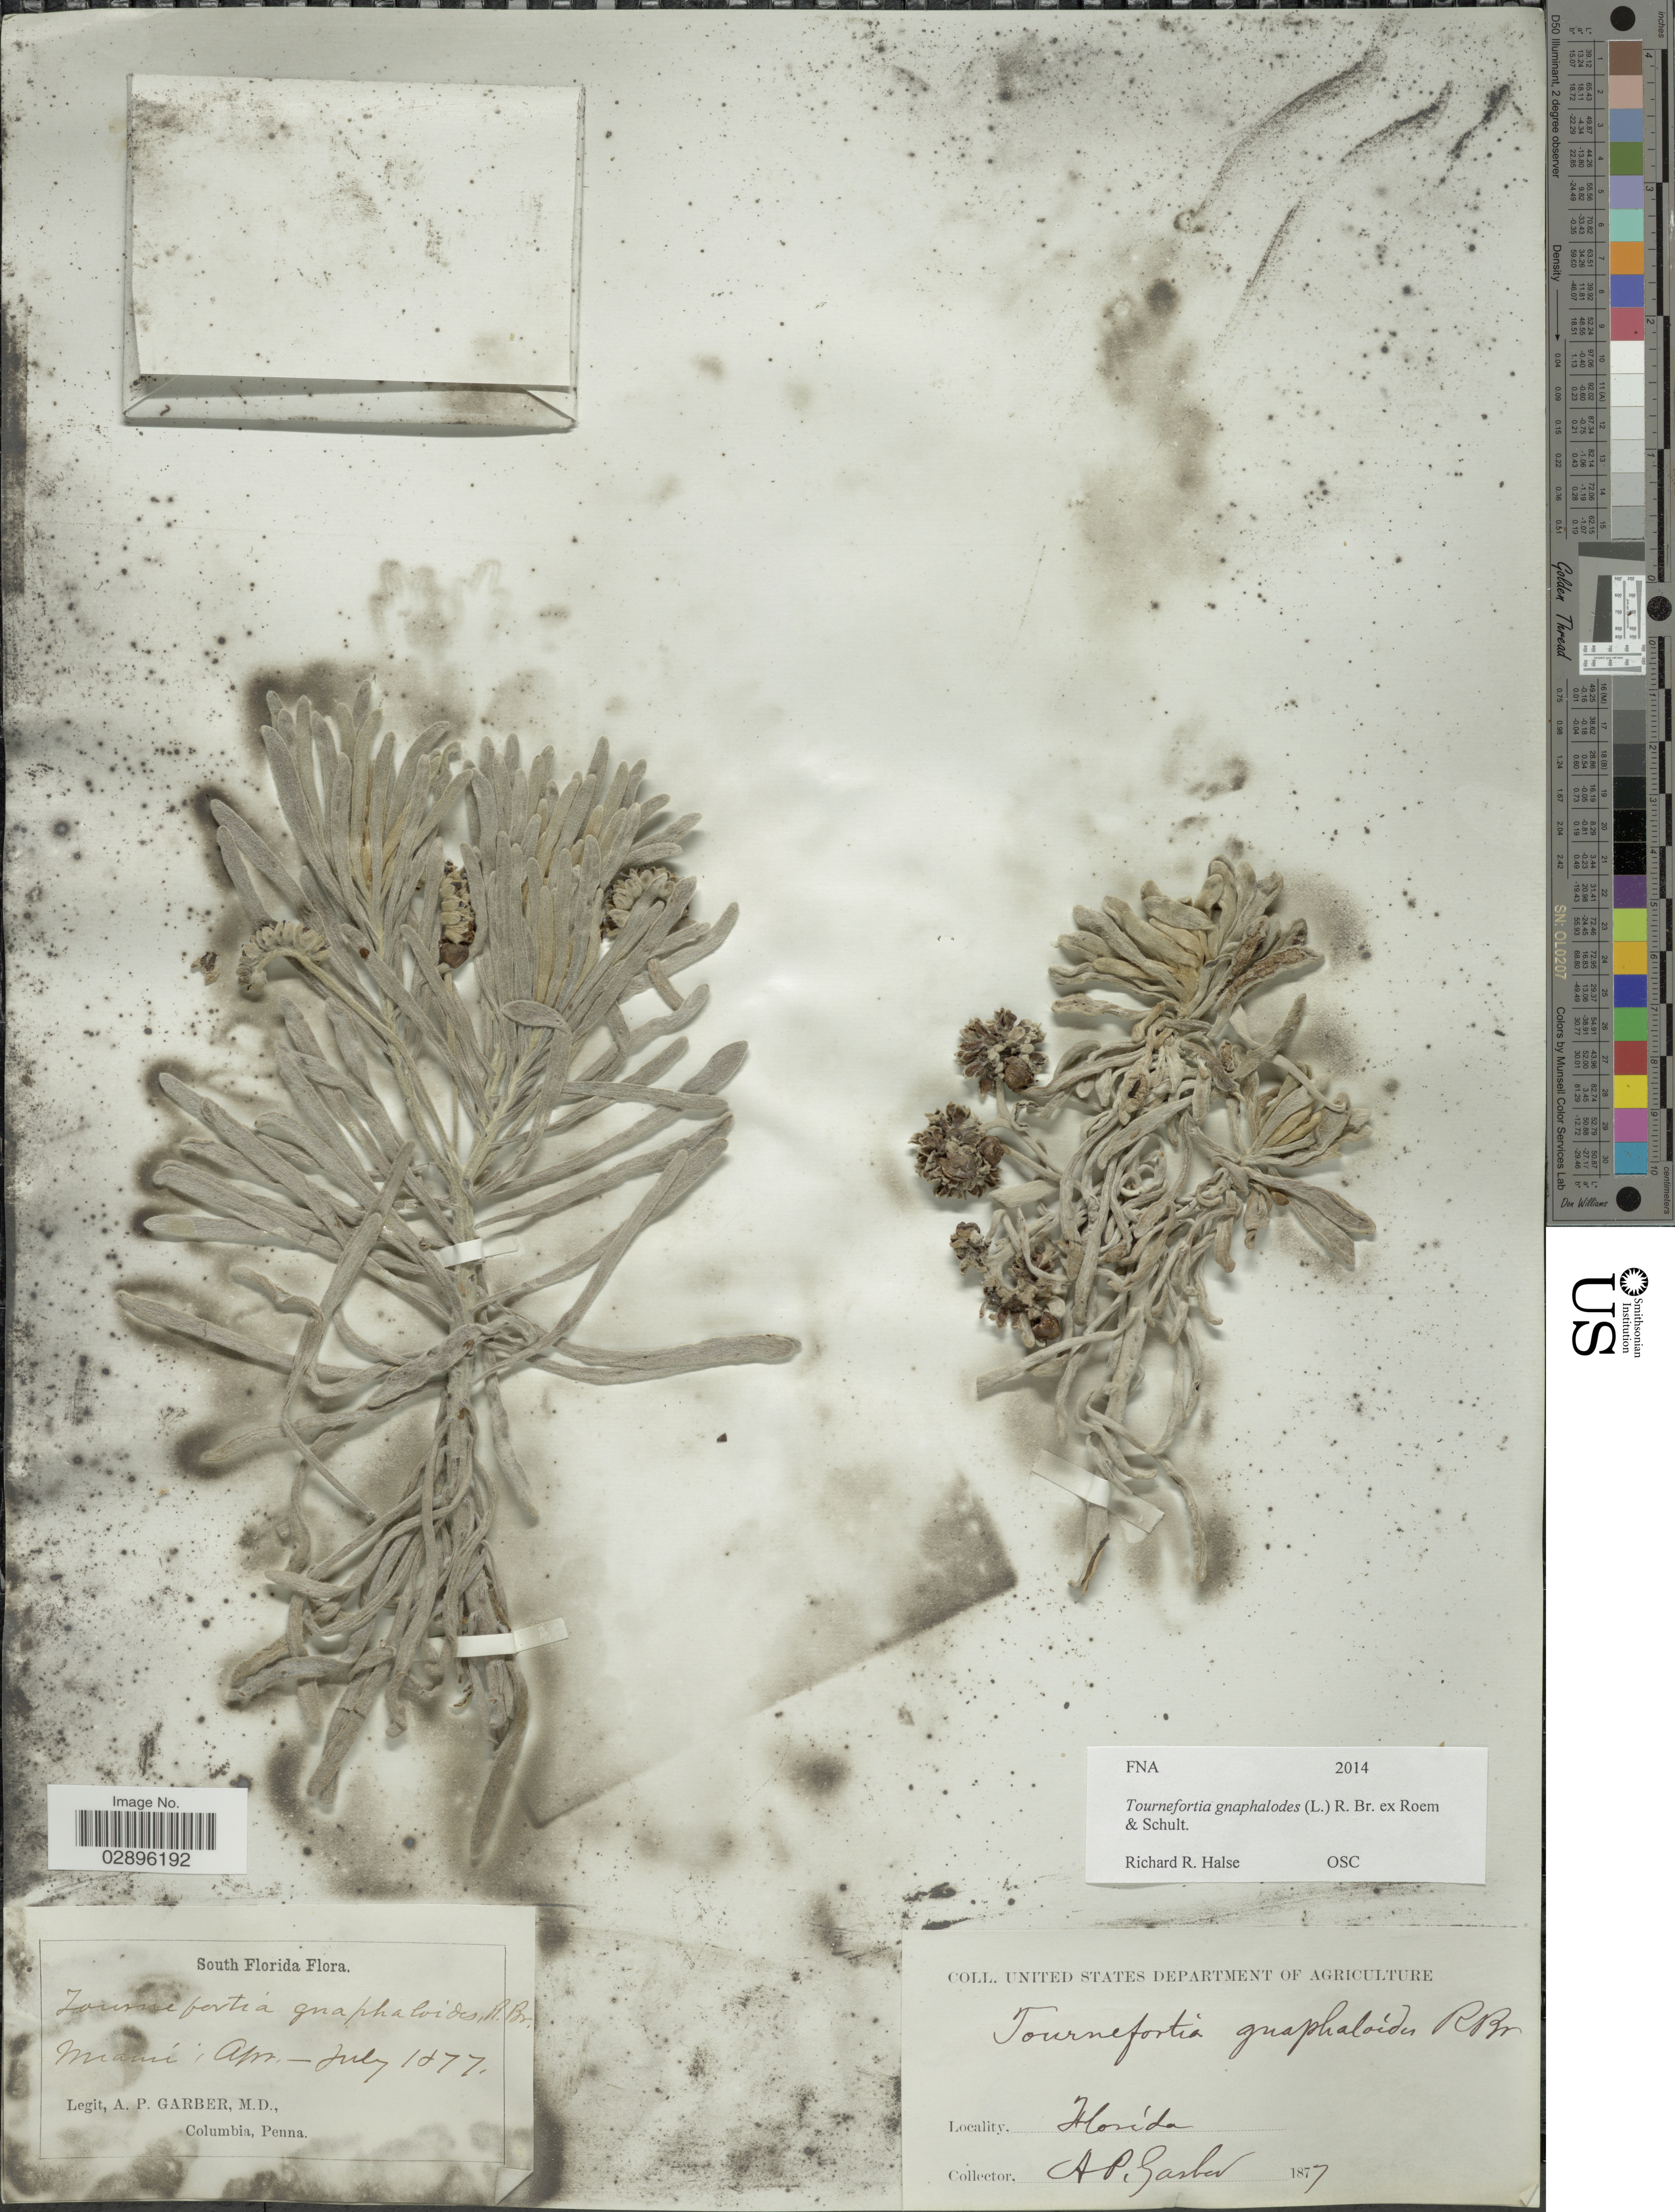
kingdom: Plantae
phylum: Tracheophyta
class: Magnoliopsida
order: Boraginales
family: Heliotropiaceae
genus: Tournefortia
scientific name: Tournefortia gnaphalodes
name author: (L.) R. Br. ex Roem. & Schult.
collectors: A. P. Garber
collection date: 1877-04/1877-07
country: United States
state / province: Florida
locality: South Florida. Miami.